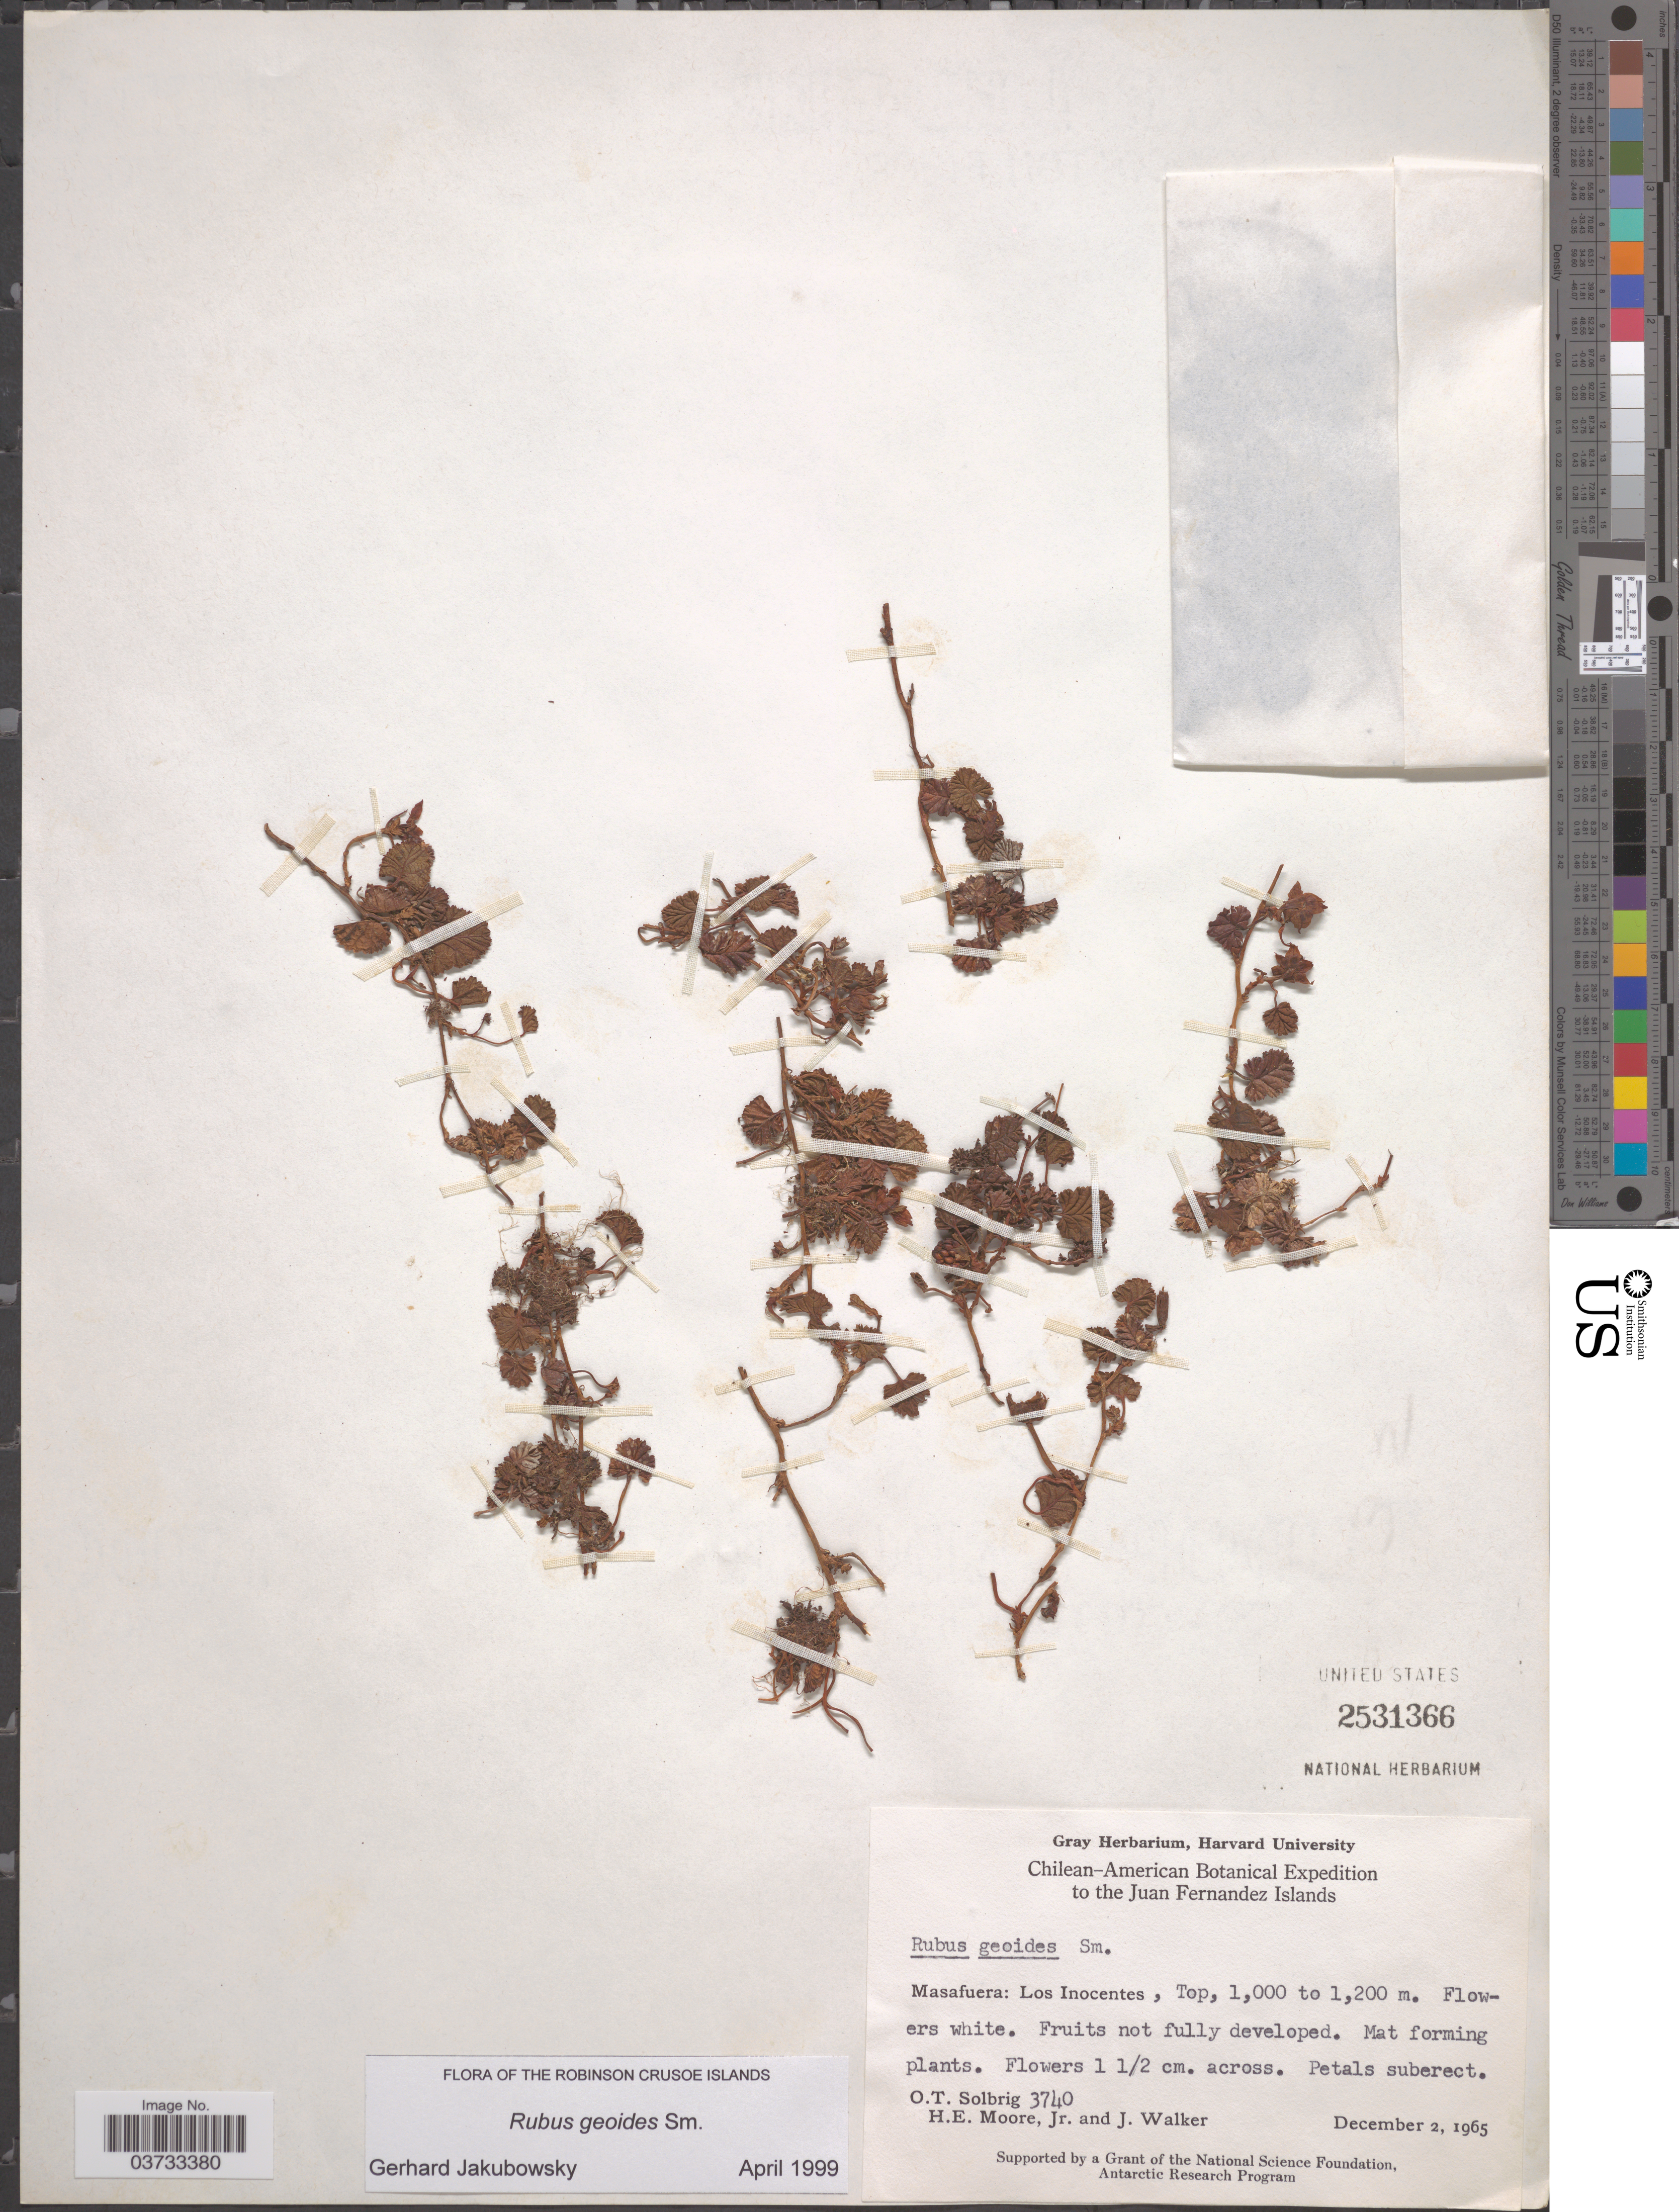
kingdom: Plantae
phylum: Tracheophyta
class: Magnoliopsida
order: Rosales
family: Rosaceae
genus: Rubus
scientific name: Rubus geoides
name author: Sm.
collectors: O. T. Solbrig, H. Moore & J. Walker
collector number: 3740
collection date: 1965-12-02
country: Chile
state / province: Valparaíso (V)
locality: The Juan Fernandez Islands. Masafuera: Los Inocentes.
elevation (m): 1000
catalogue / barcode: US 2531366